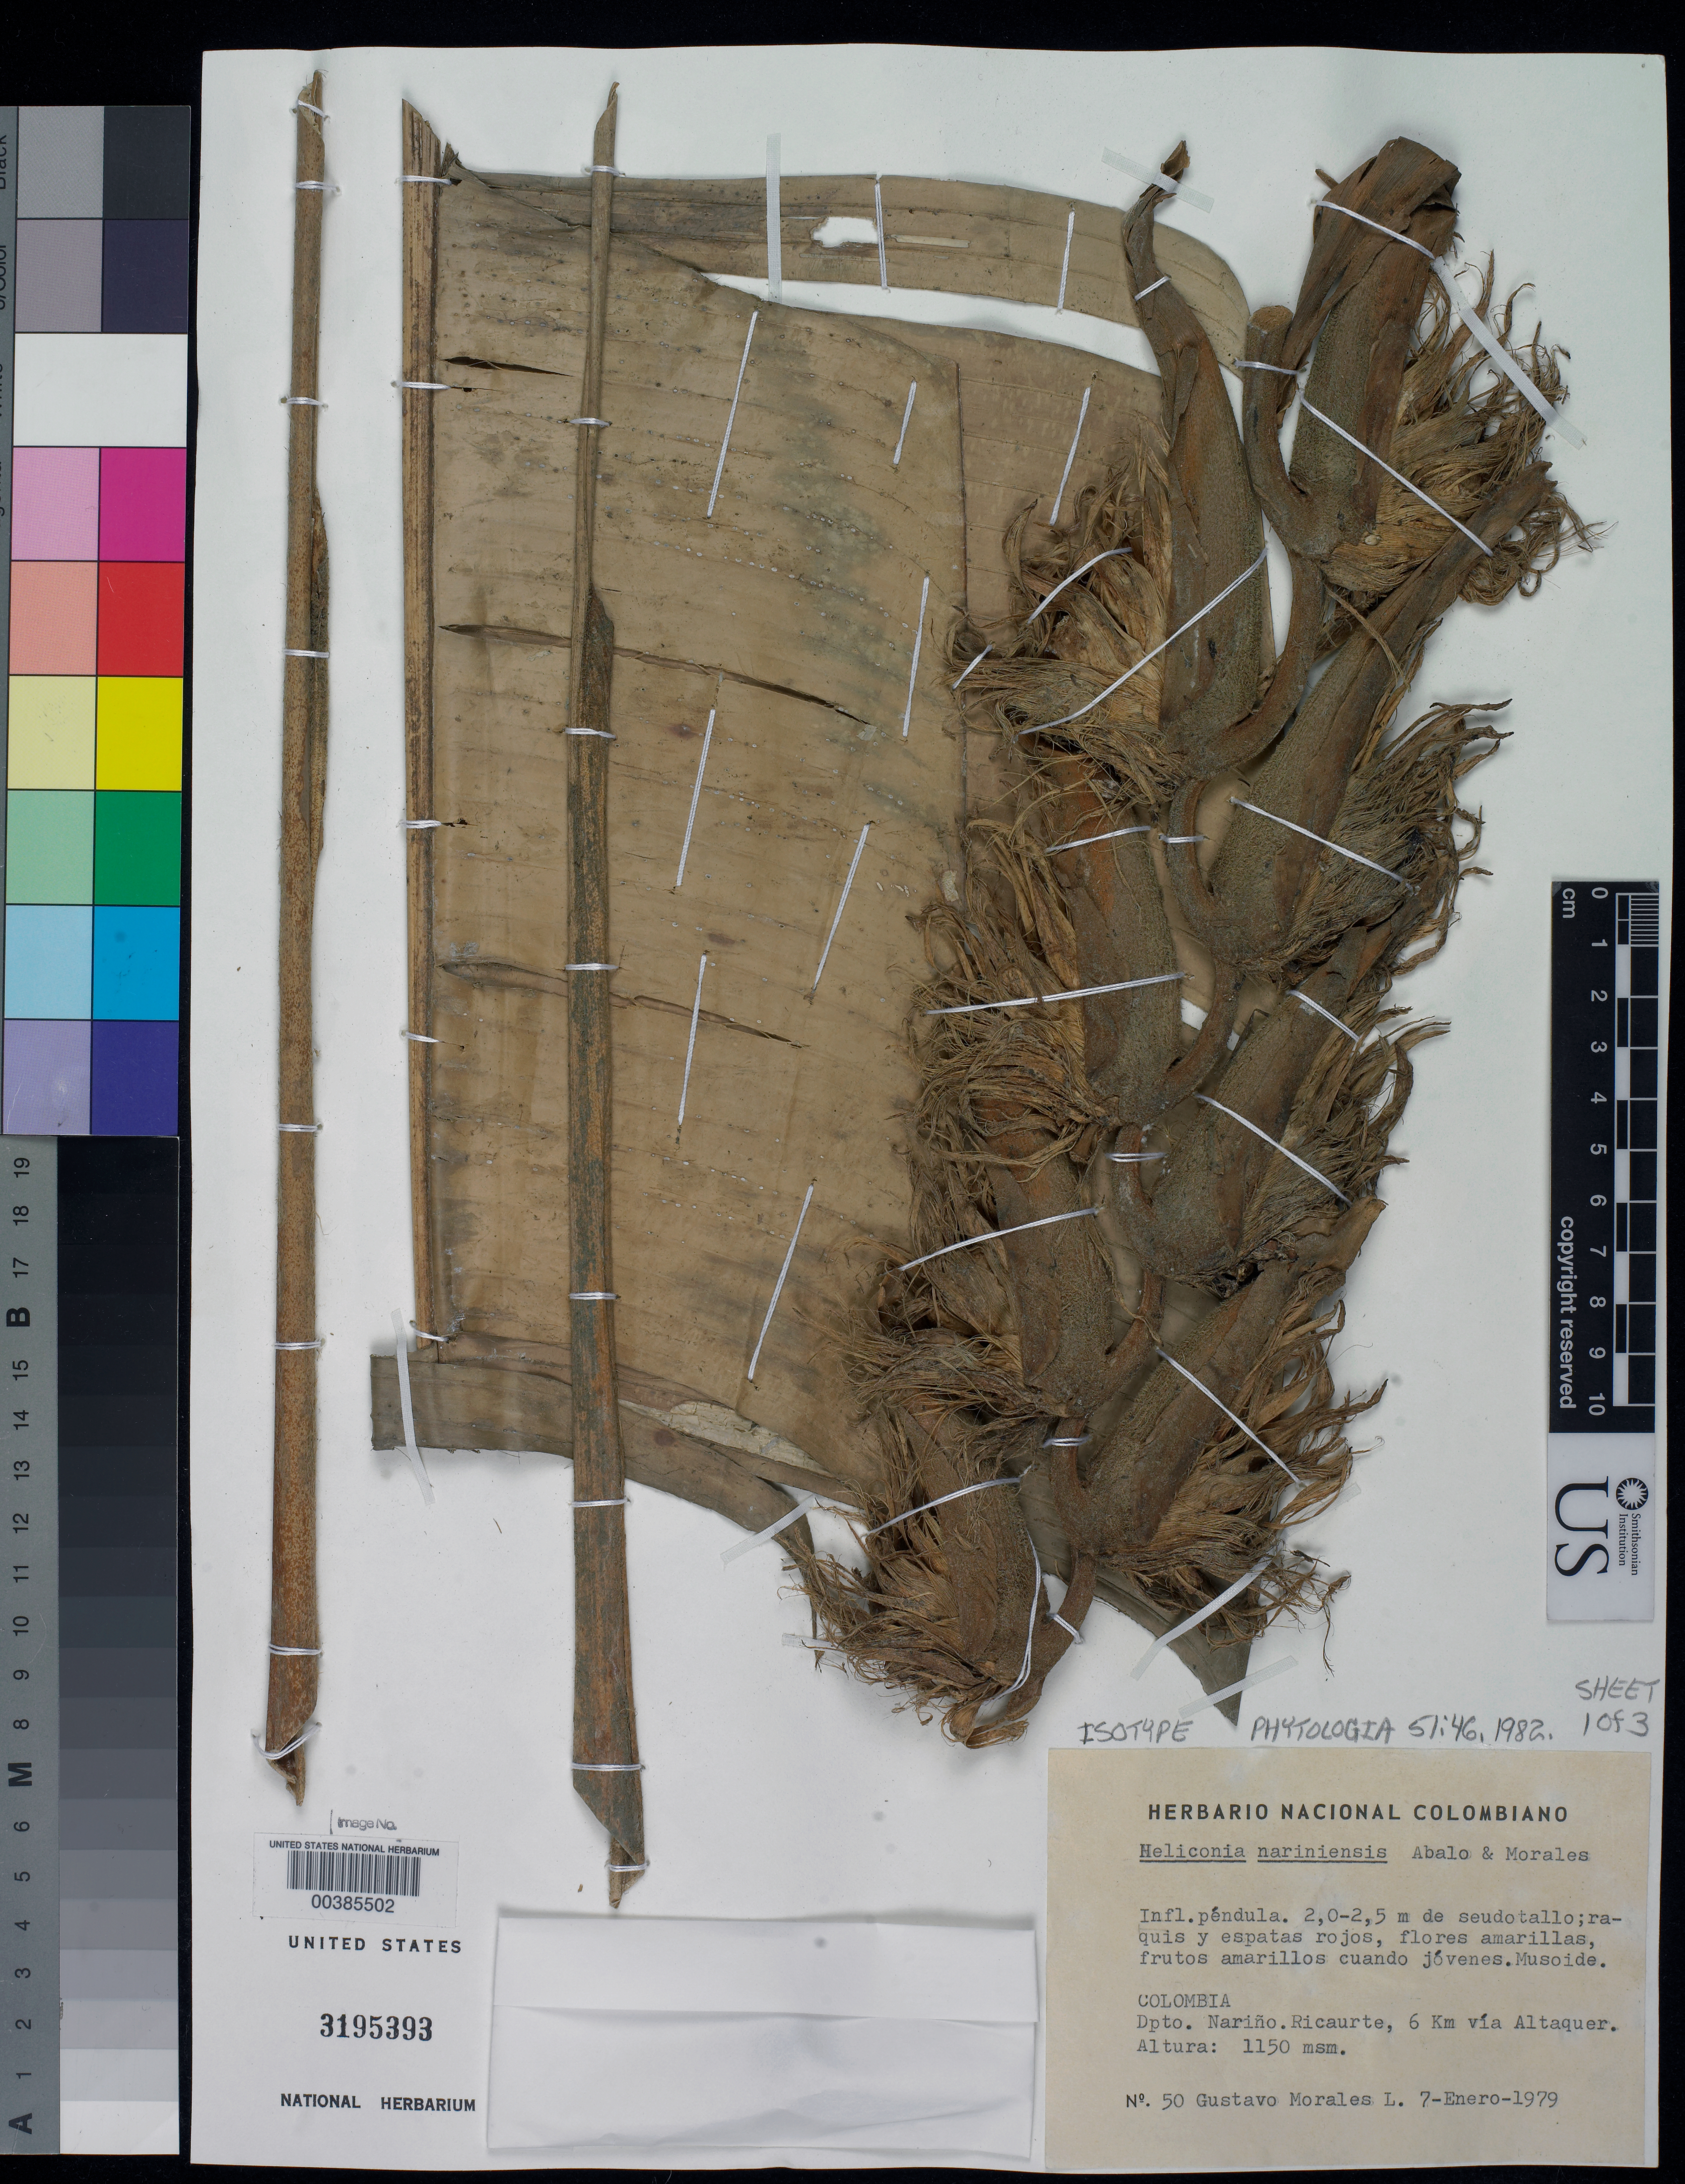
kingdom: Plantae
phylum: Tracheophyta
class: Liliopsida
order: Zingiberales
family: Heliconiaceae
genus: Heliconia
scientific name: Heliconia nariniensis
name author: Abalo & G. Morales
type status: Isotype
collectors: G. Morales L.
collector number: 50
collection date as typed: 07 Jan 1979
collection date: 1979-01-07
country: Colombia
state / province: Nariño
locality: Ricaurte, 6 km via Altarquer.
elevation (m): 1150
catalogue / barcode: US 3195393